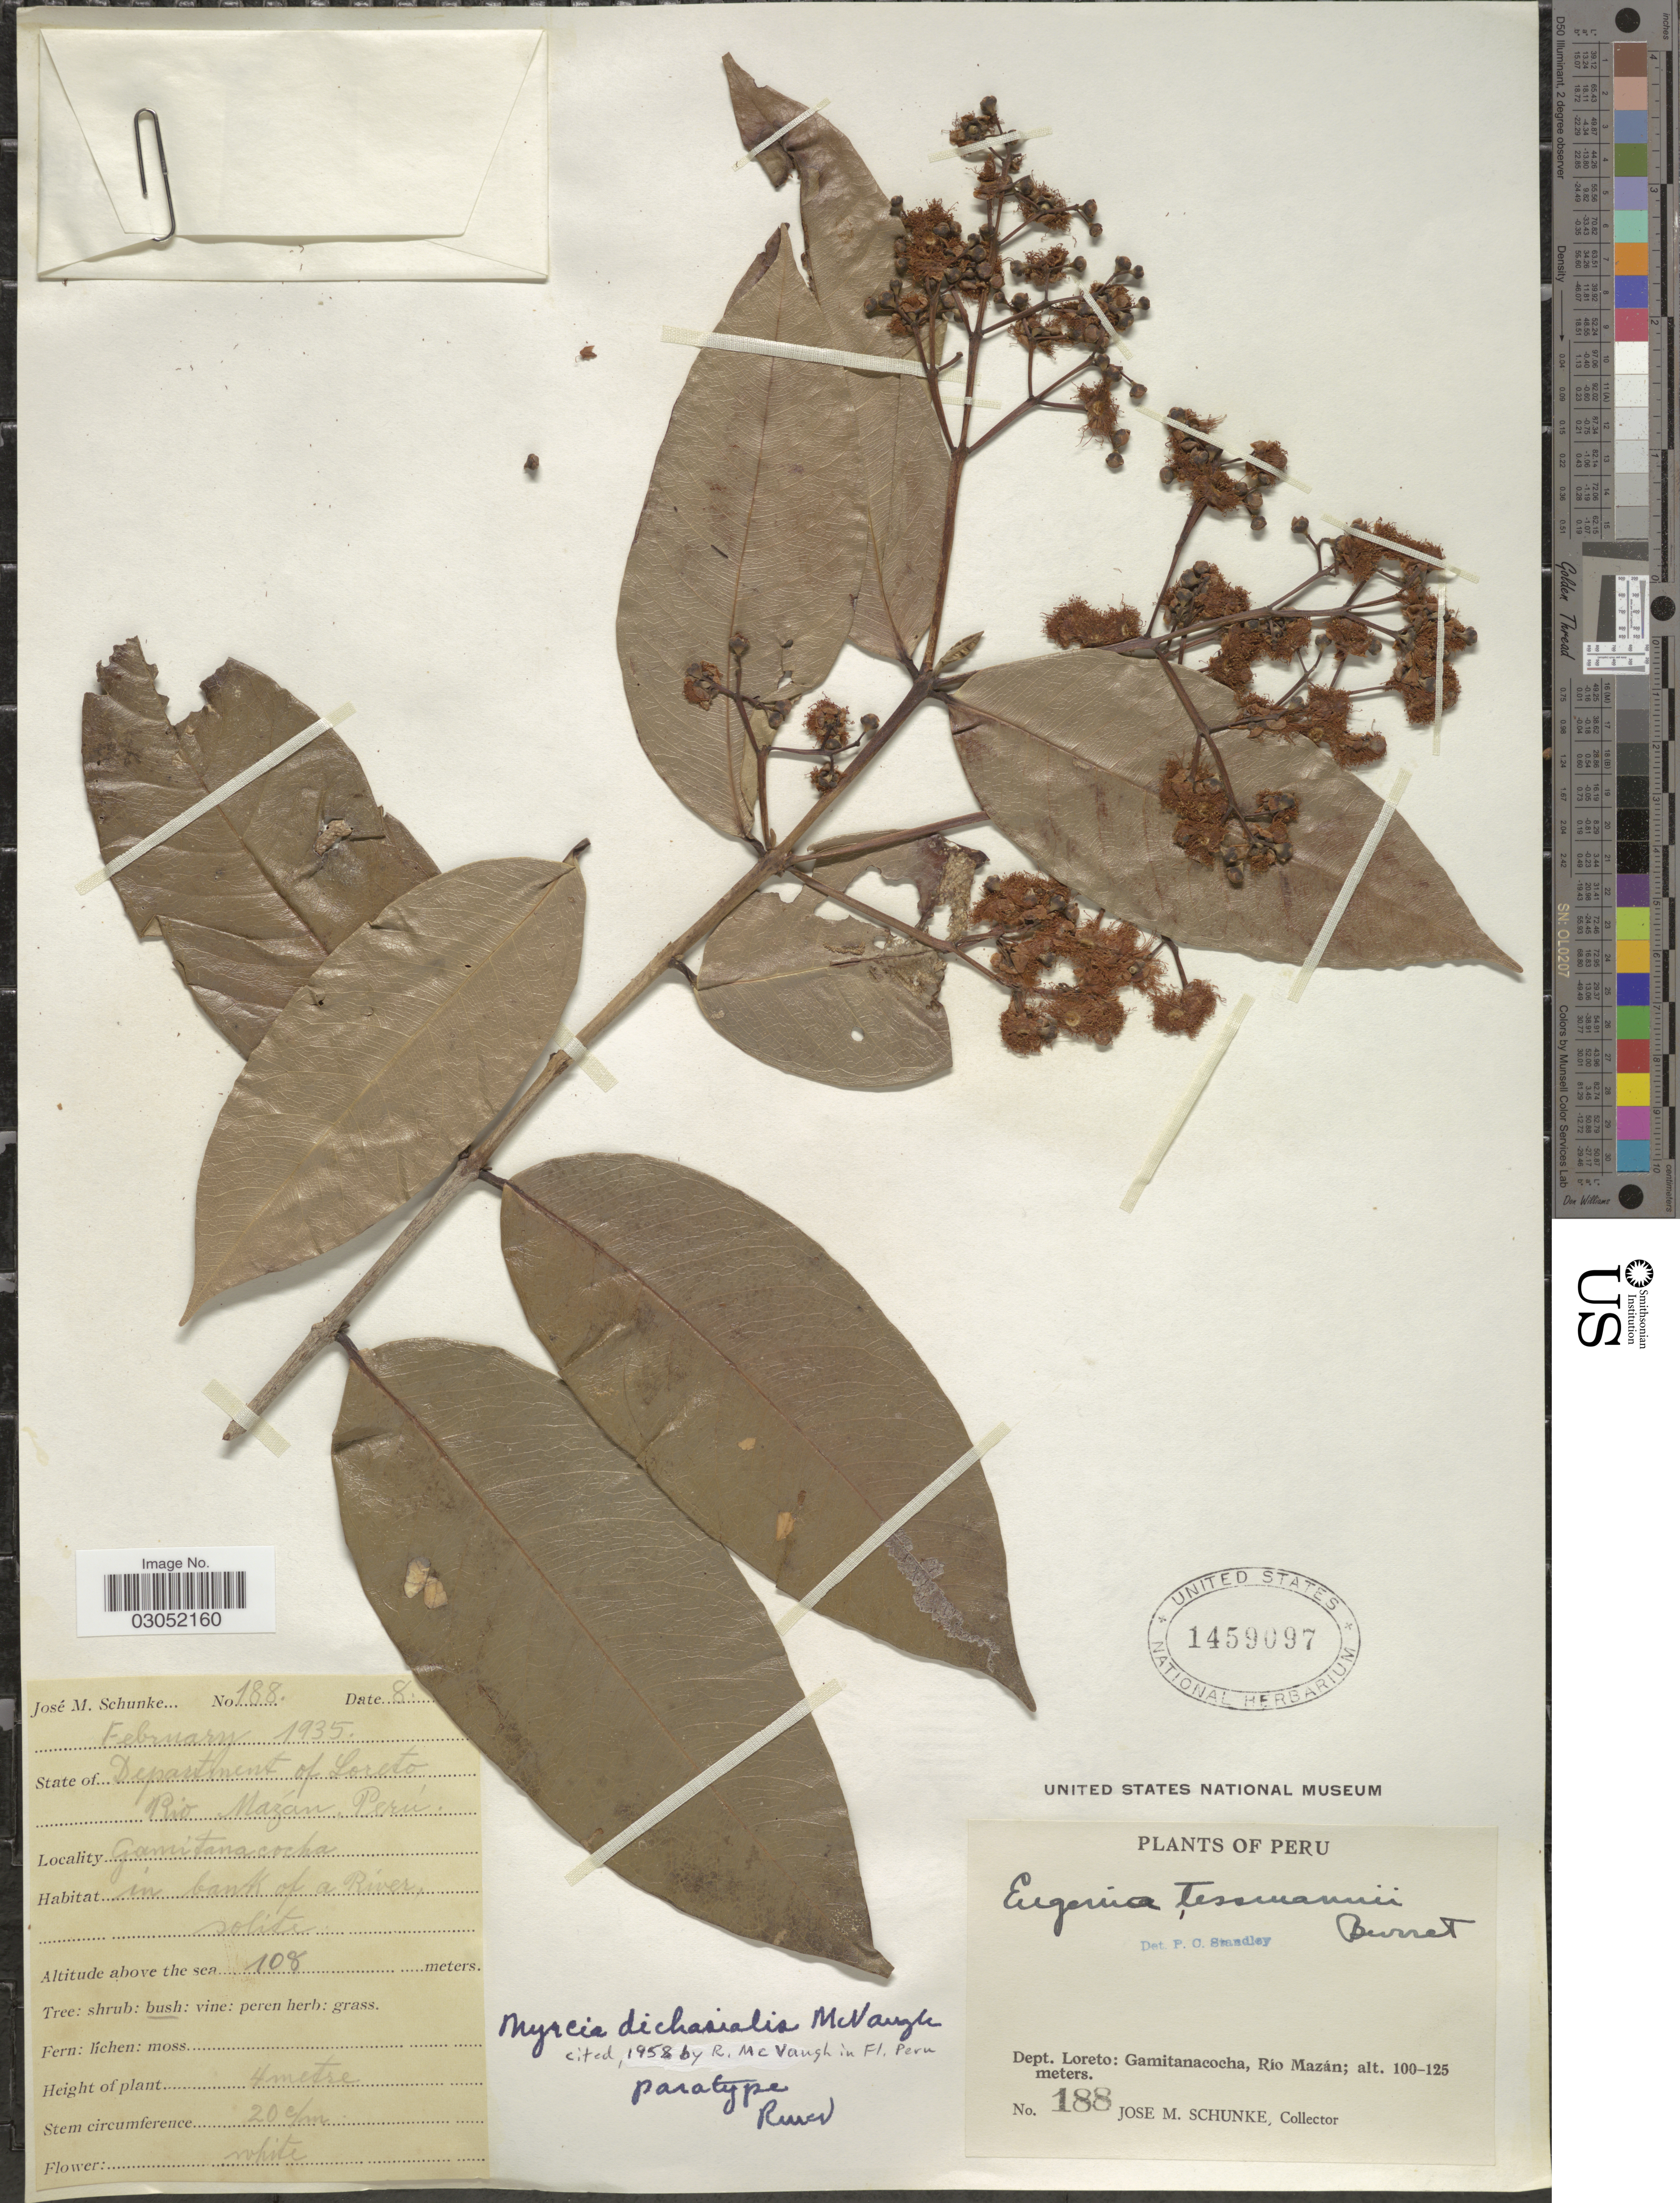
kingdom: Plantae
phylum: Tracheophyta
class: Magnoliopsida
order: Myrtales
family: Myrtaceae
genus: Myrcia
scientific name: Myrcia dichasialis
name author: McVaugh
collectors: J. Schunke Vigo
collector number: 188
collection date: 1935-02-08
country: Peru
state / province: Loreto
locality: Dept. Loreto: Gamitancocha, Río Mazán.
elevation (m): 108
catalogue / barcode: US 1459097